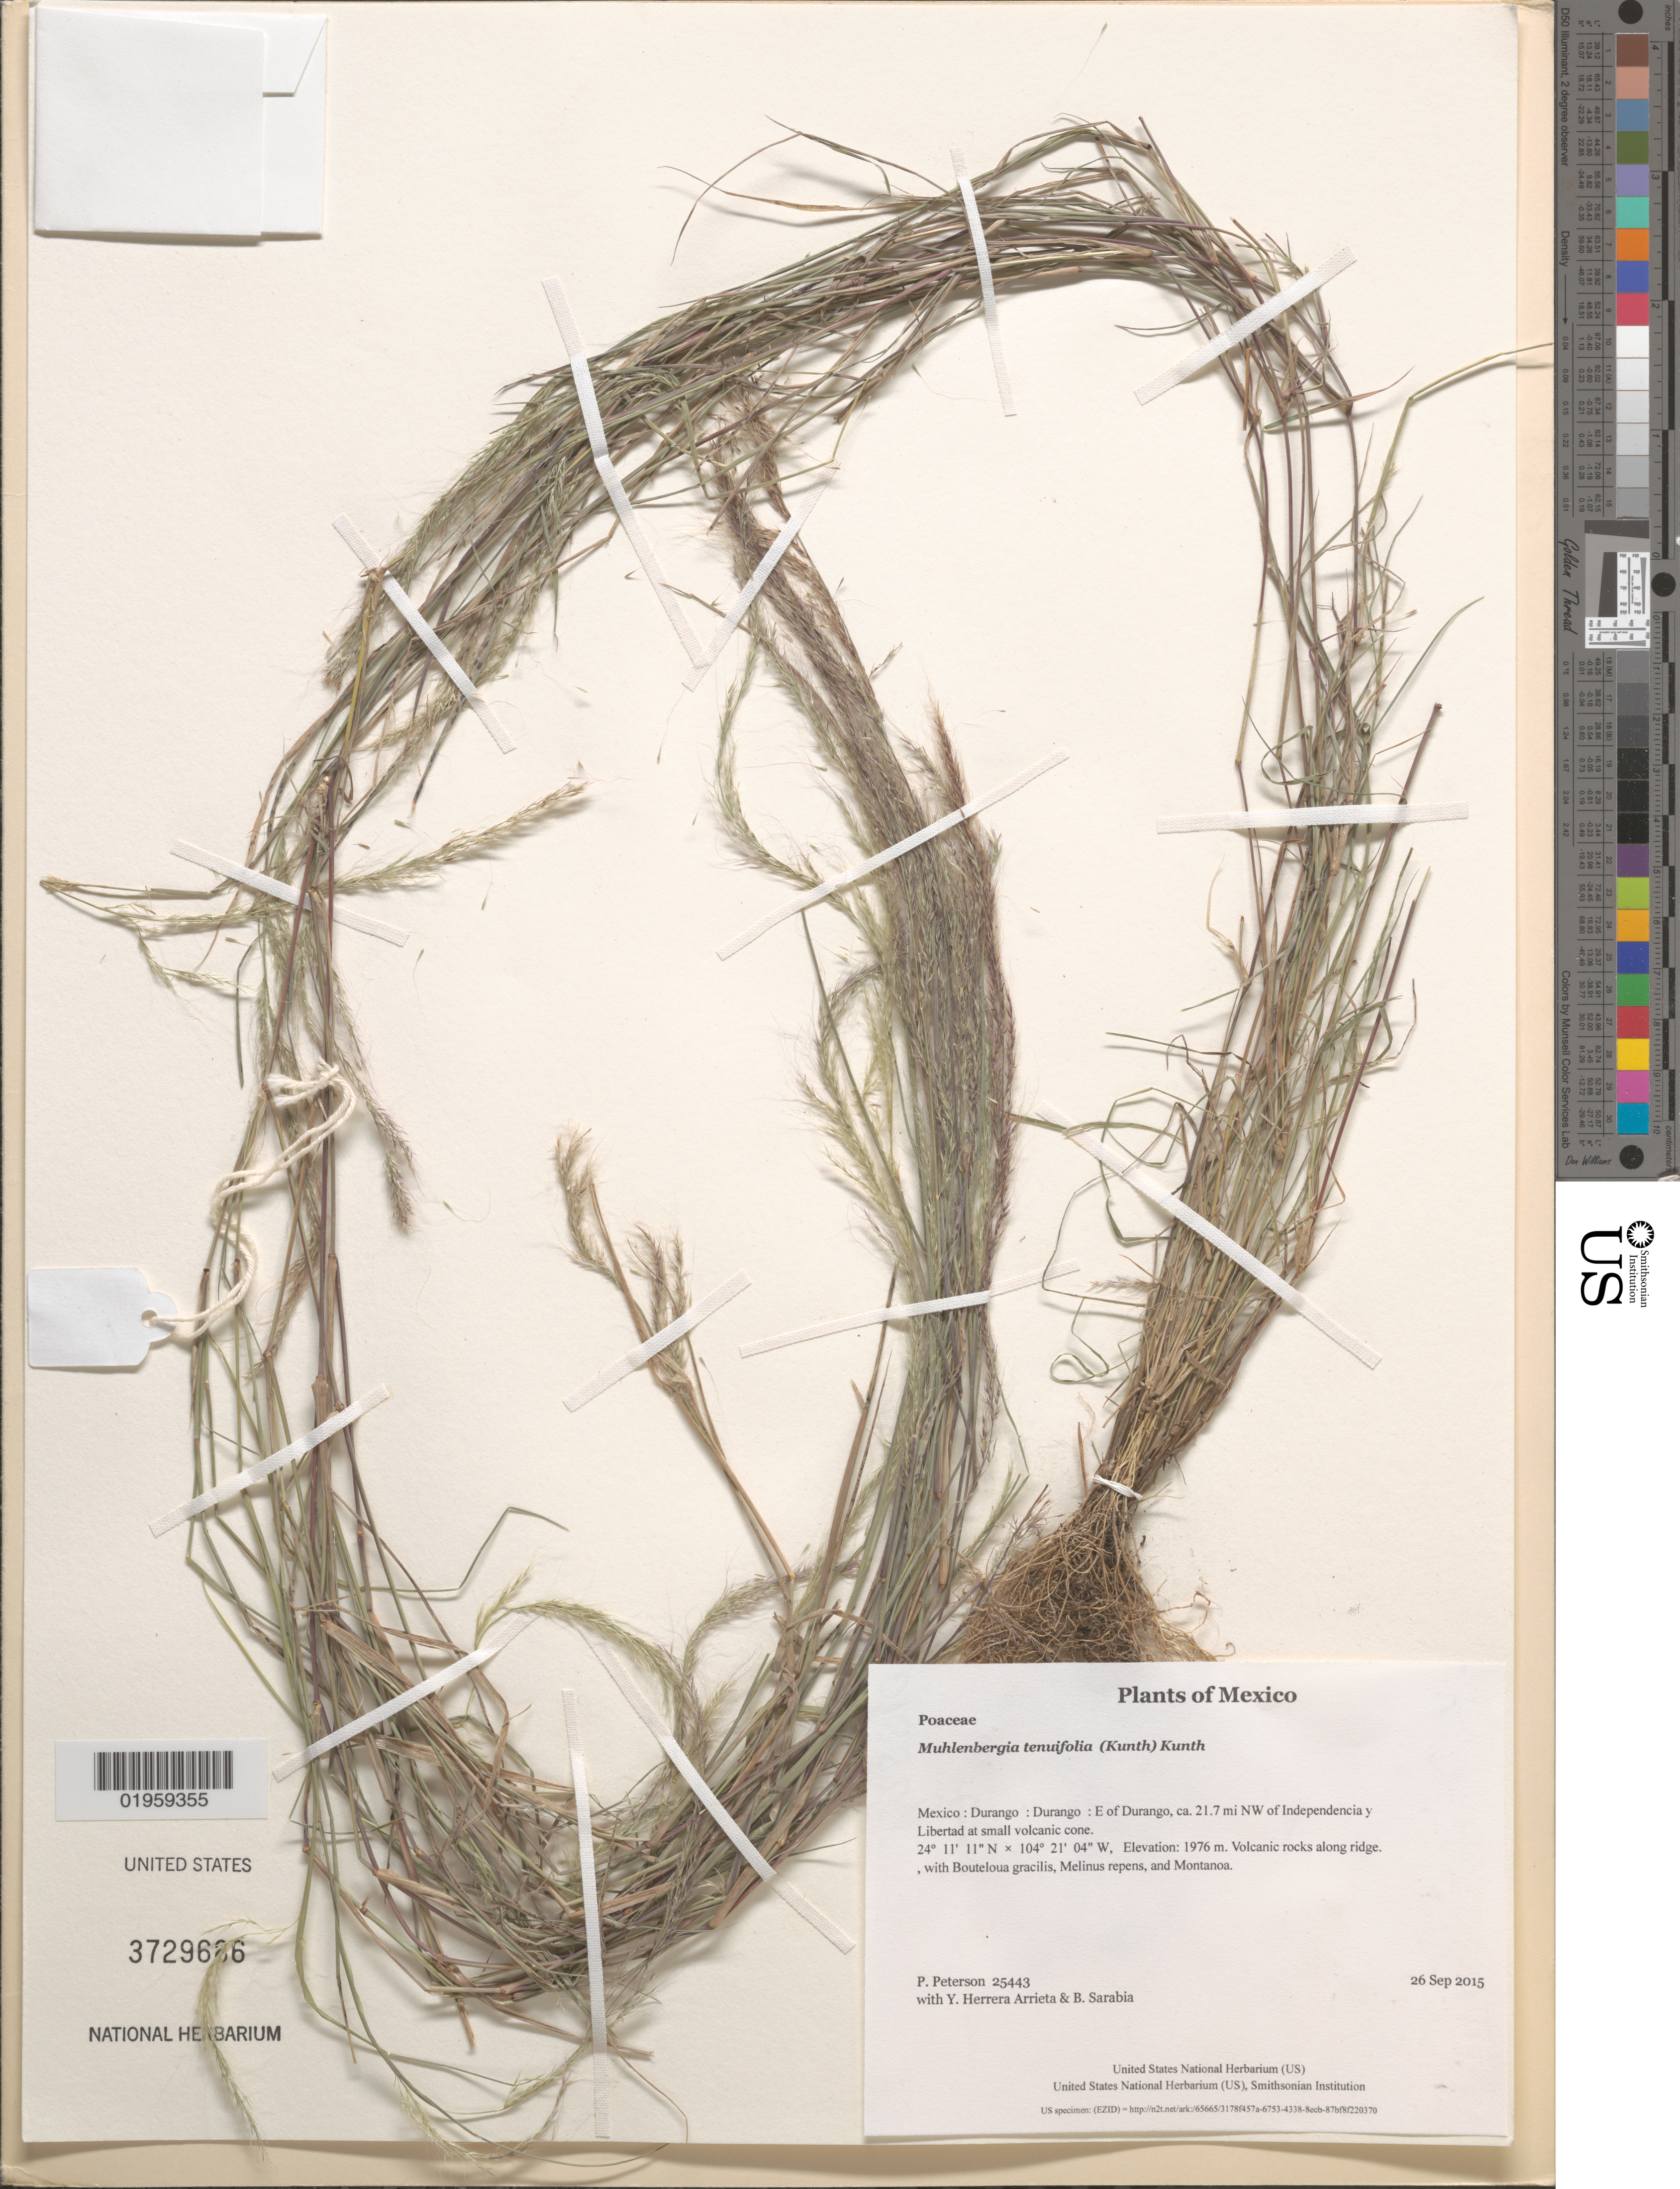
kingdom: Plantae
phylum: Tracheophyta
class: Liliopsida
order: Poales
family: Poaceae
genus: Muhlenbergia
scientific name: Muhlenbergia tenuifolia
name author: (Kunth) Kunth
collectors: P. M. Peterson, Y. Herrera Arrieta & B. Sarabia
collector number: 25443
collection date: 2015-09-26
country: Mexico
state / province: Durango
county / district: Durango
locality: E of Durango, ca. 21.7 mi NW of Independencia y Libertad at small volcanic cone.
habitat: Volcanic rocks along ridge.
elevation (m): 1976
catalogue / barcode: US 3729686